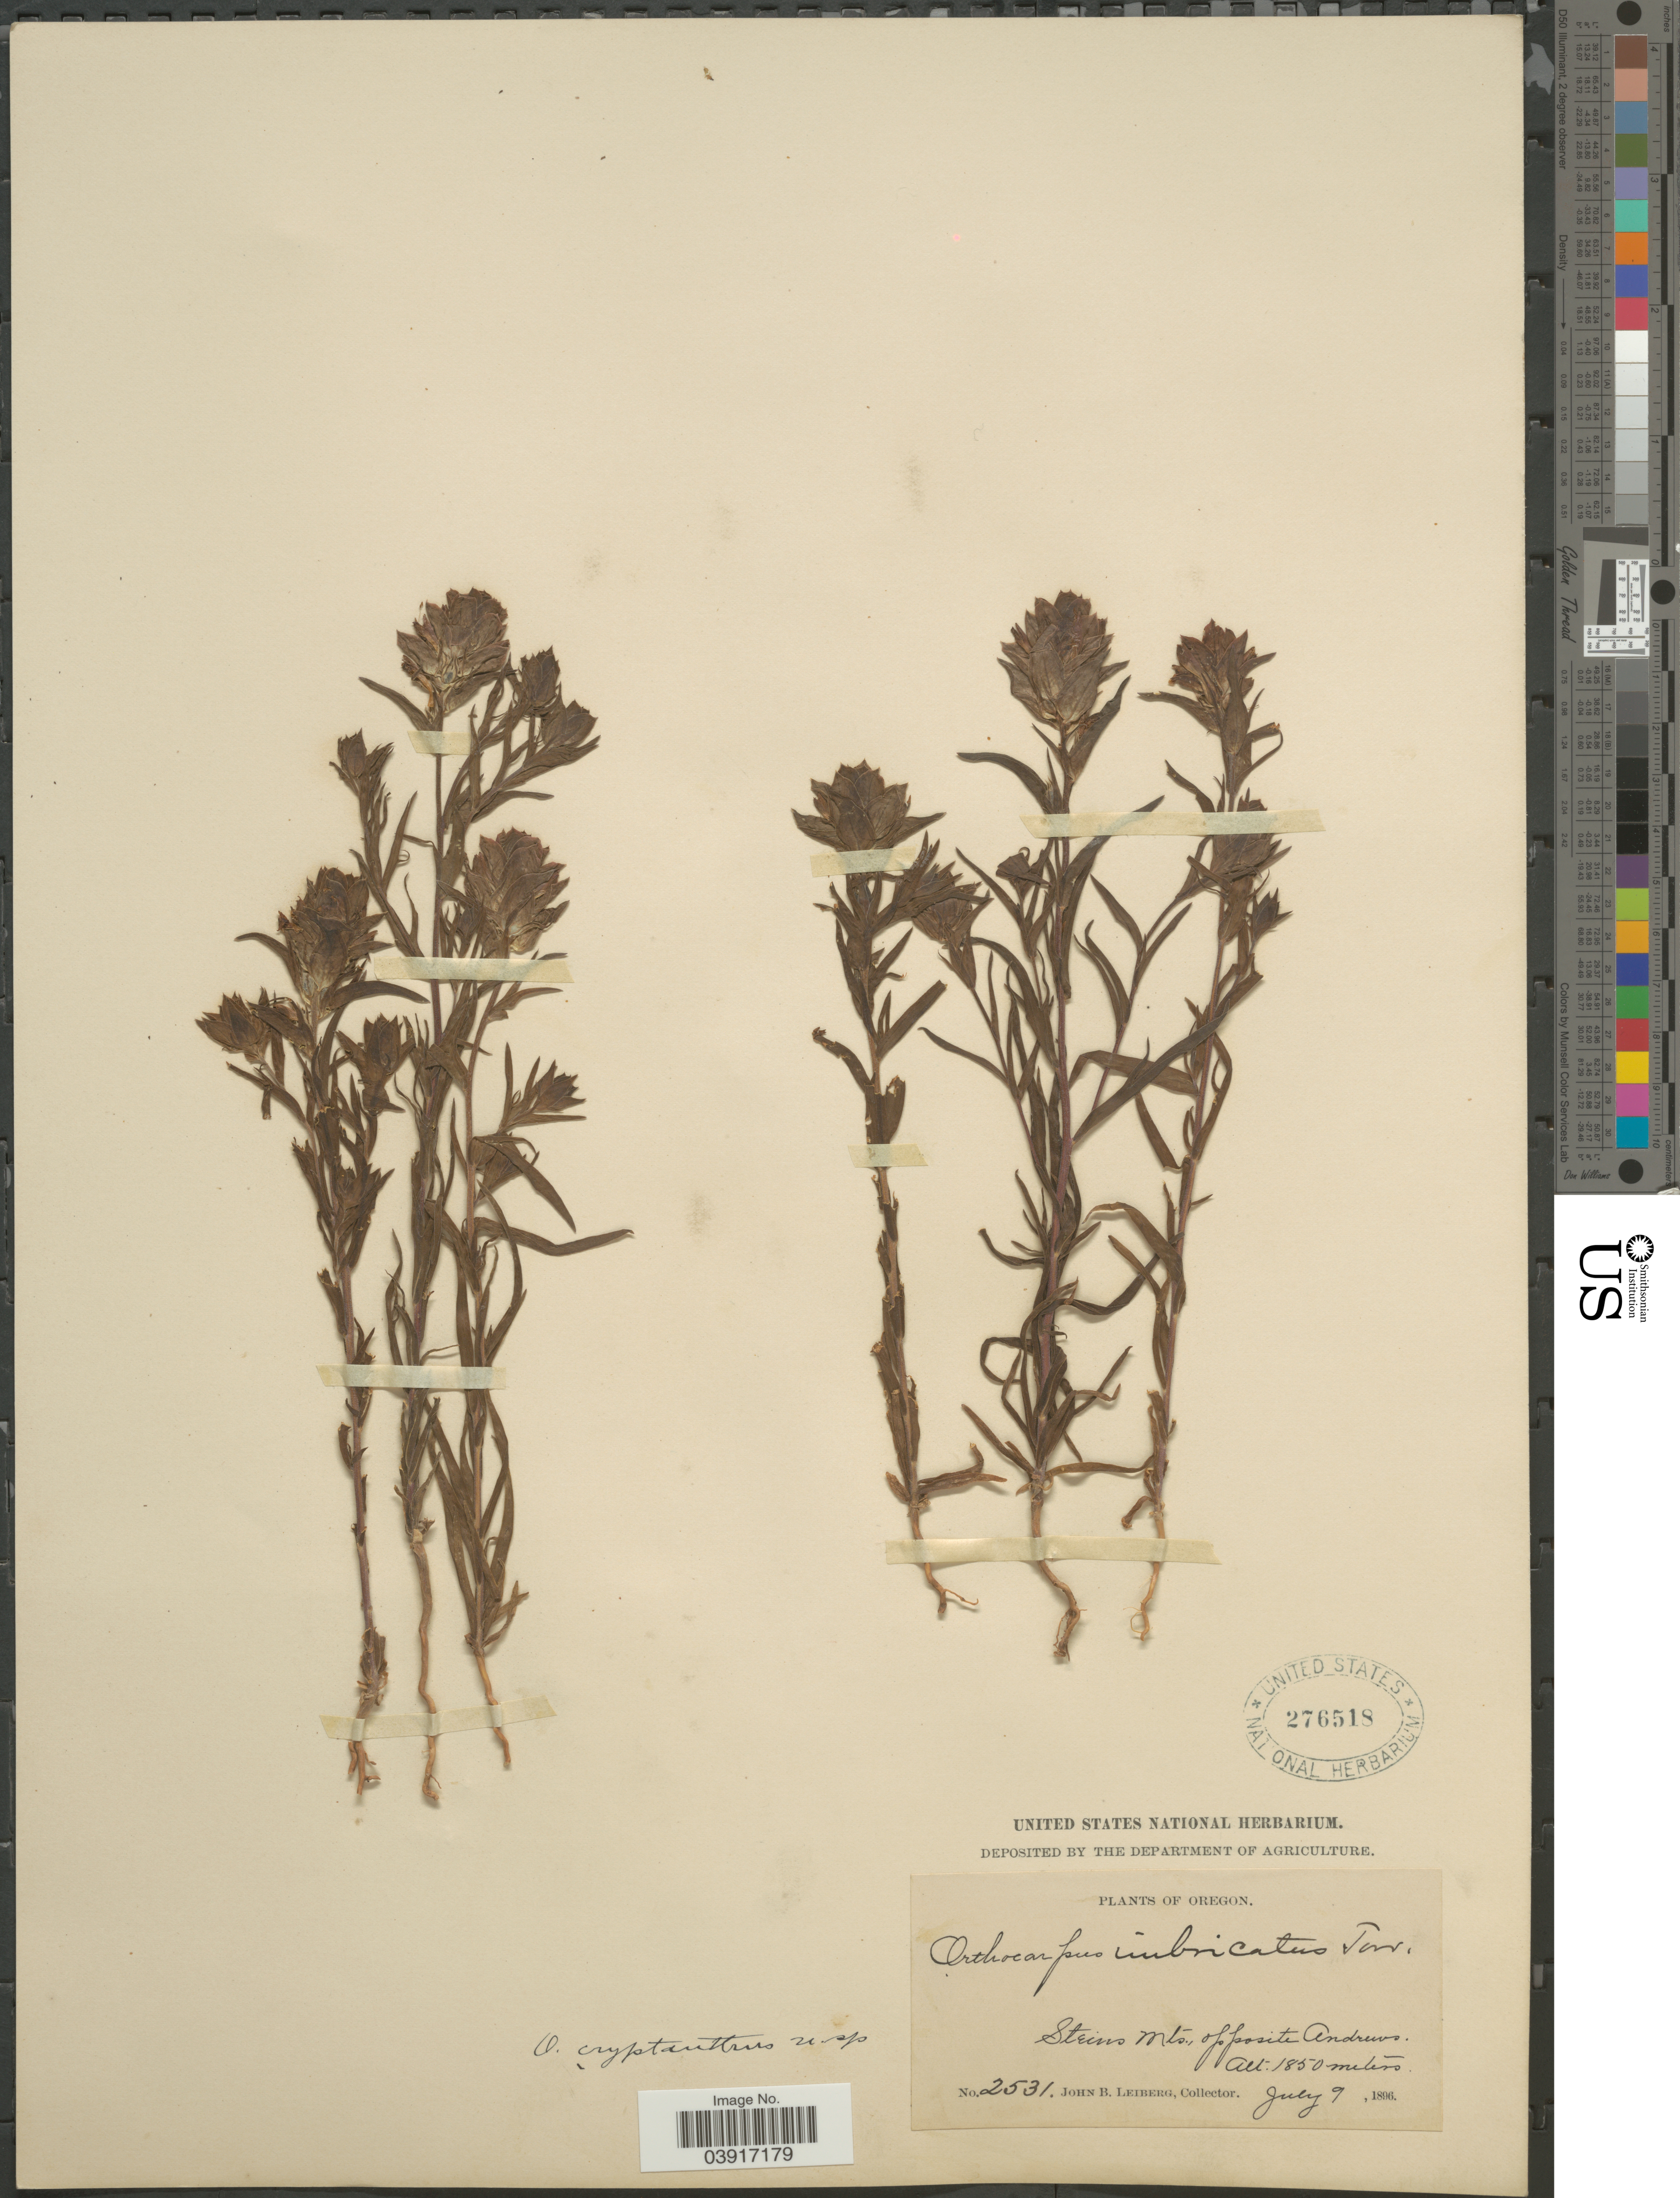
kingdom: Plantae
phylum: Tracheophyta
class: Magnoliopsida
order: Lamiales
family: Orobanchaceae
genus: Orthocarpus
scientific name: Orthocarpus copelandii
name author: Eastw.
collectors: J. B. Leiberg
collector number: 2531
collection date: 1896-07-09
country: United States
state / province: Oregon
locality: Steins Mts., opposite Andrews.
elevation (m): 1850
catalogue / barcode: US 276518